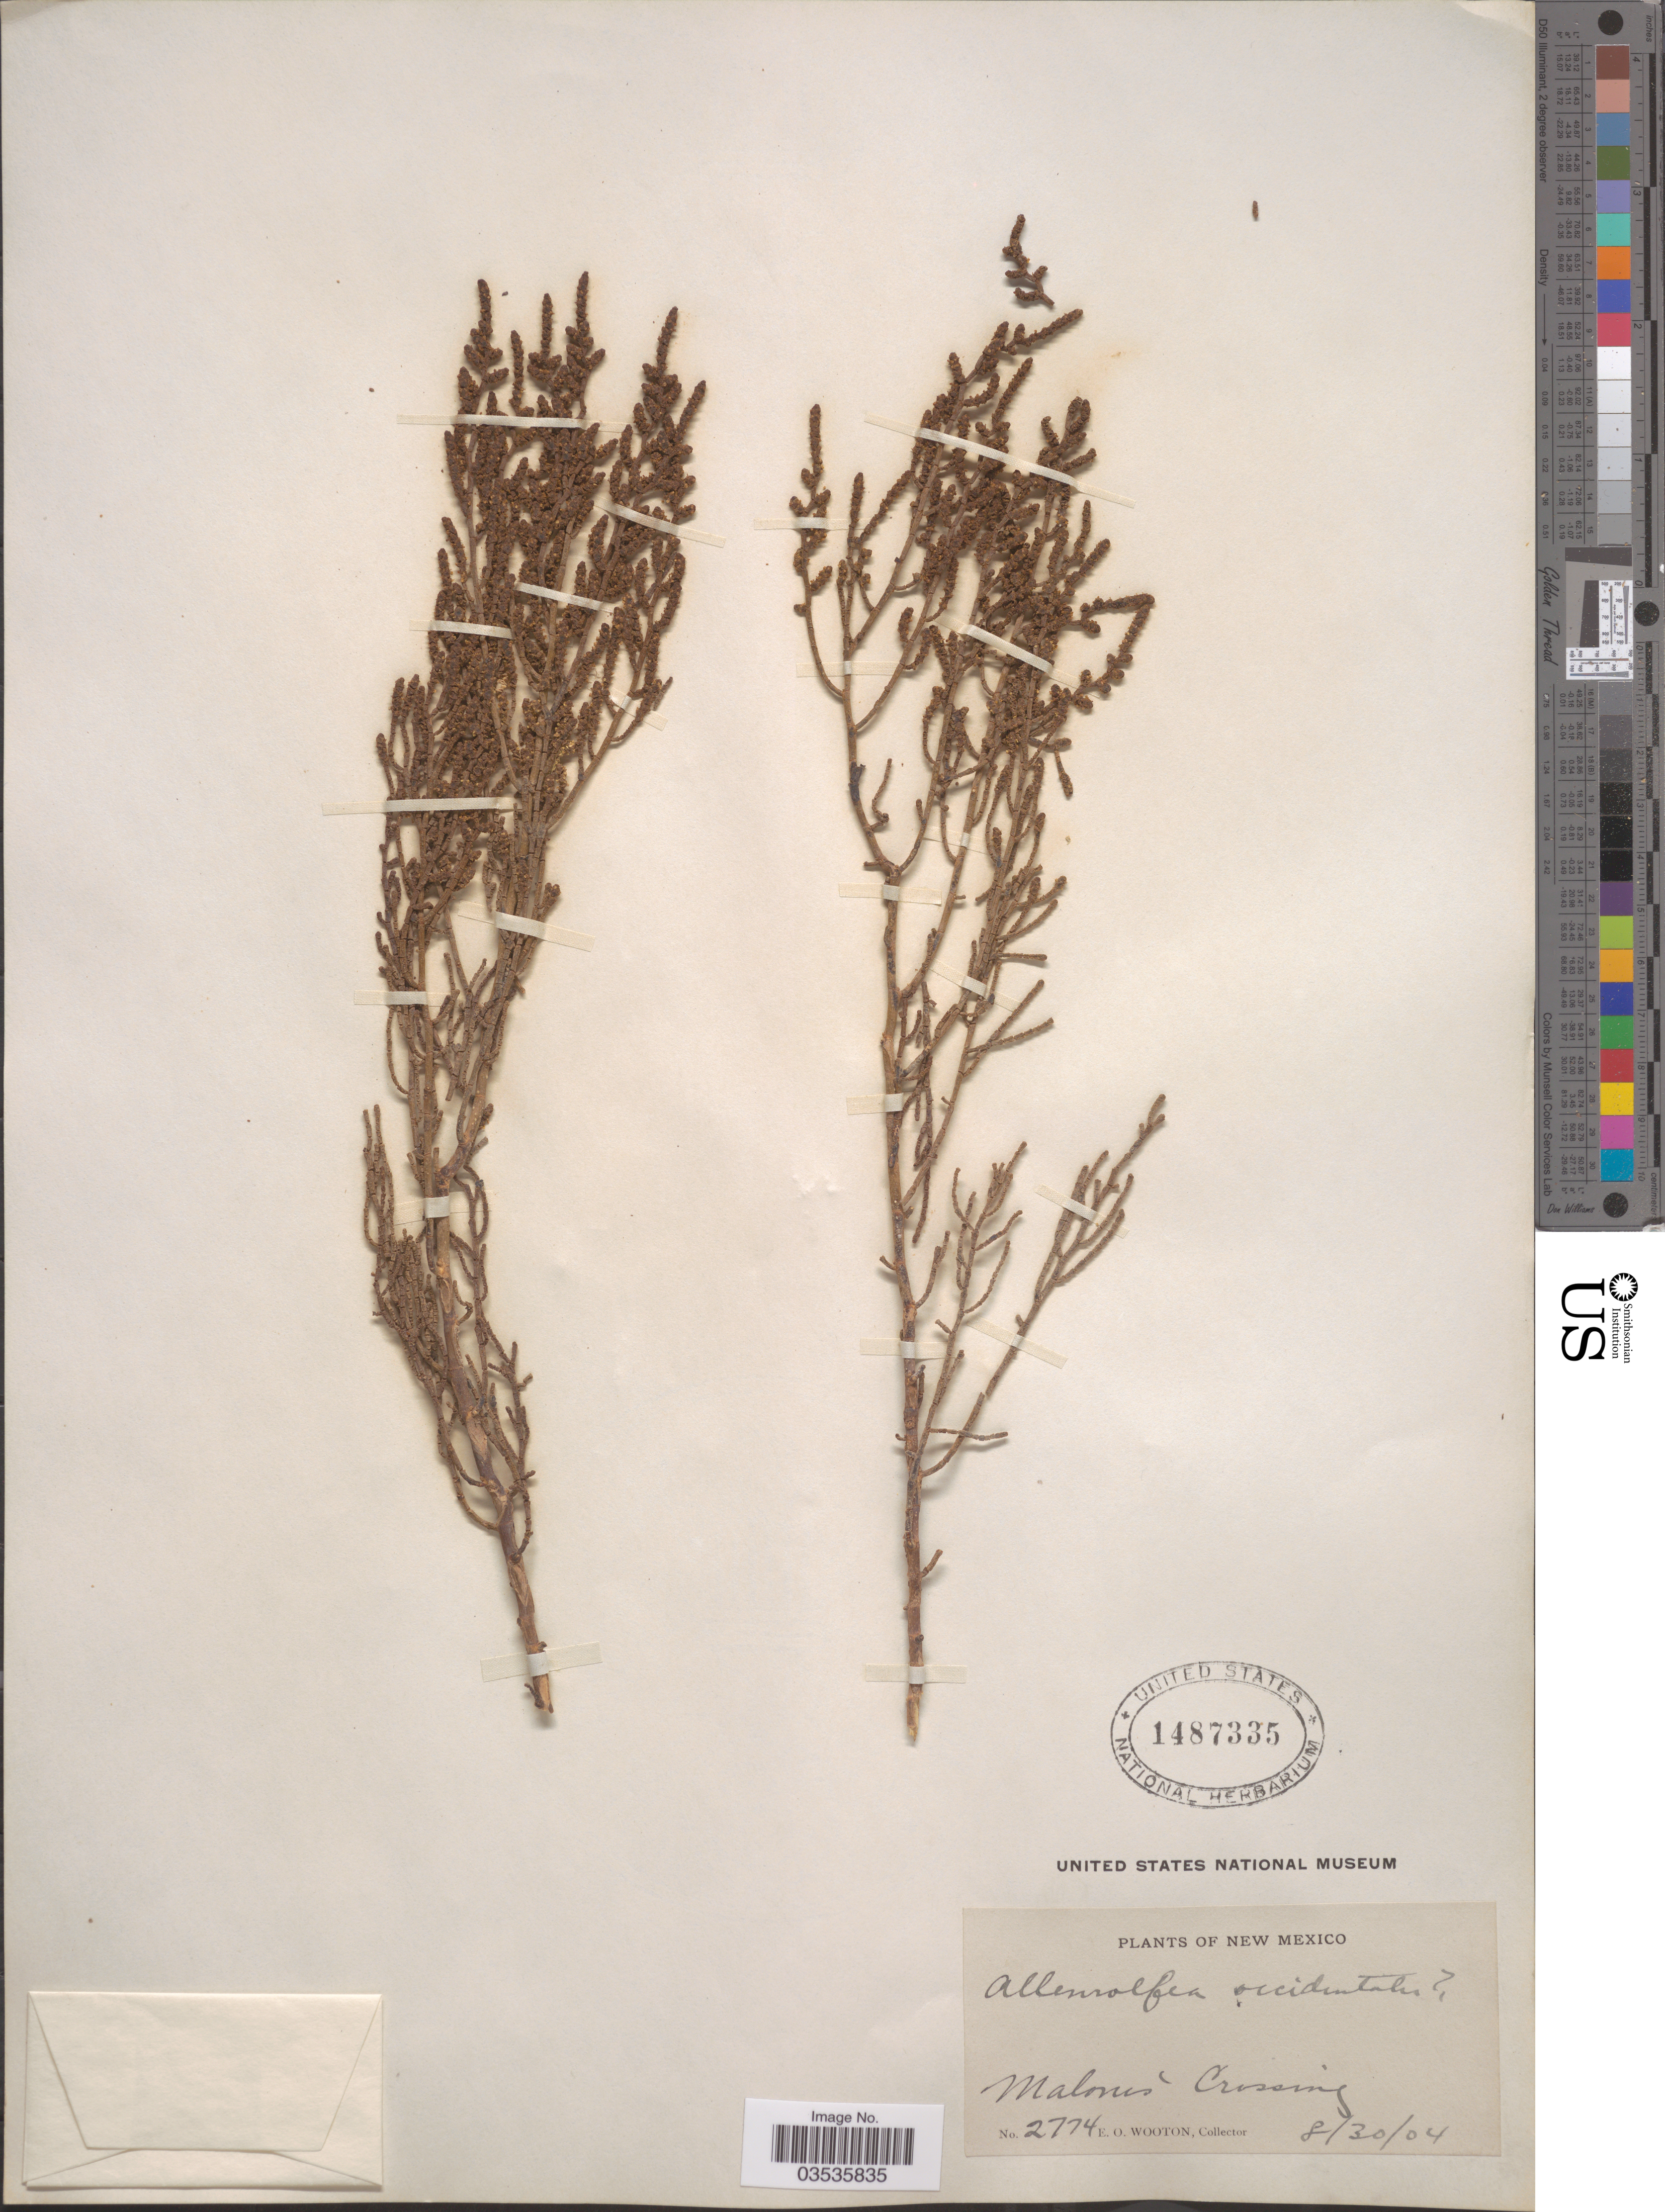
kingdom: Plantae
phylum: Tracheophyta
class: Magnoliopsida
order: Caryophyllales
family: Amaranthaceae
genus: Allenrolfea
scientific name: Allenrolfea occidentalis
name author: (S. Watson) Kuntze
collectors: E. O. Wooton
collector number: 2774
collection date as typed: Transcribed d/m/y: 30/8/4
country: United States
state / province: New Mexico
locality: Malones' Crossing.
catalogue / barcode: US 1487335